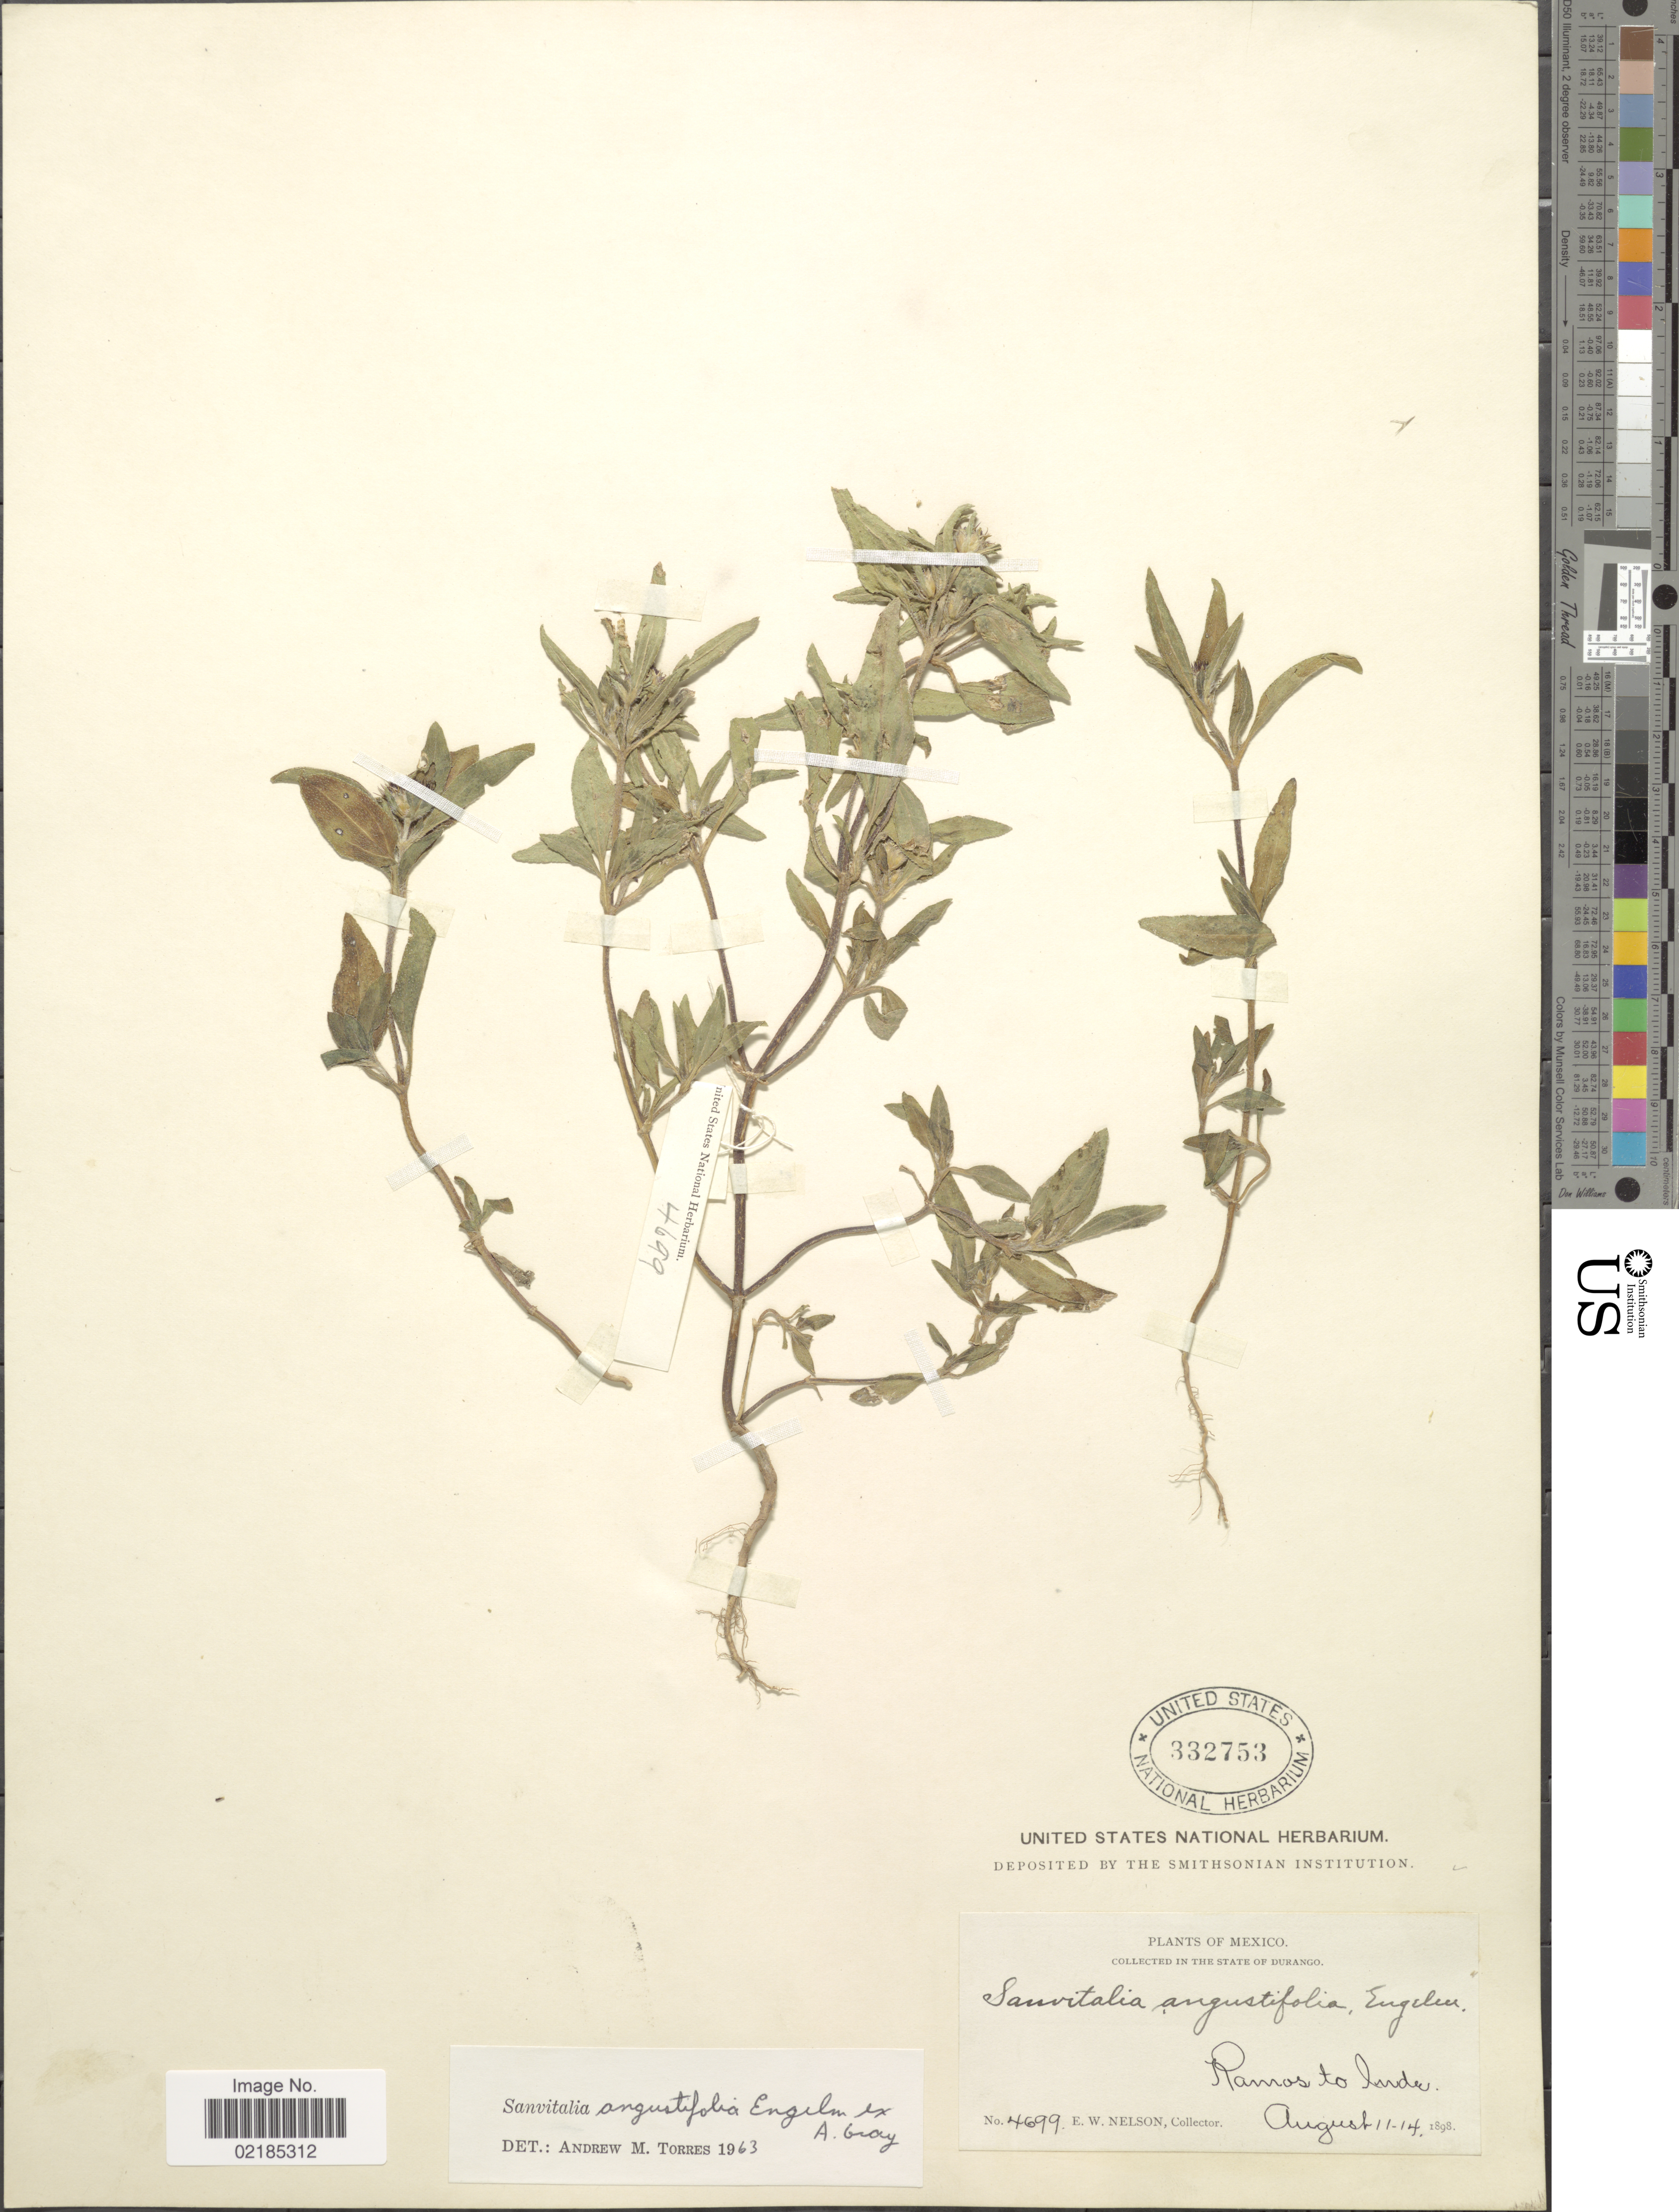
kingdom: Plantae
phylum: Tracheophyta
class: Magnoliopsida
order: Asterales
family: Asteraceae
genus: Sanvitalia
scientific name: Sanvitalia angustifolia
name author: Engelm. ex A. Gray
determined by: Skibicki, Samuel V.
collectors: E. W. Nelson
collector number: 4699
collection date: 1898-08-11/1898-08-14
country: Mexico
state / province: Durango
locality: Ramos to Inde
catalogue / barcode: US 332753